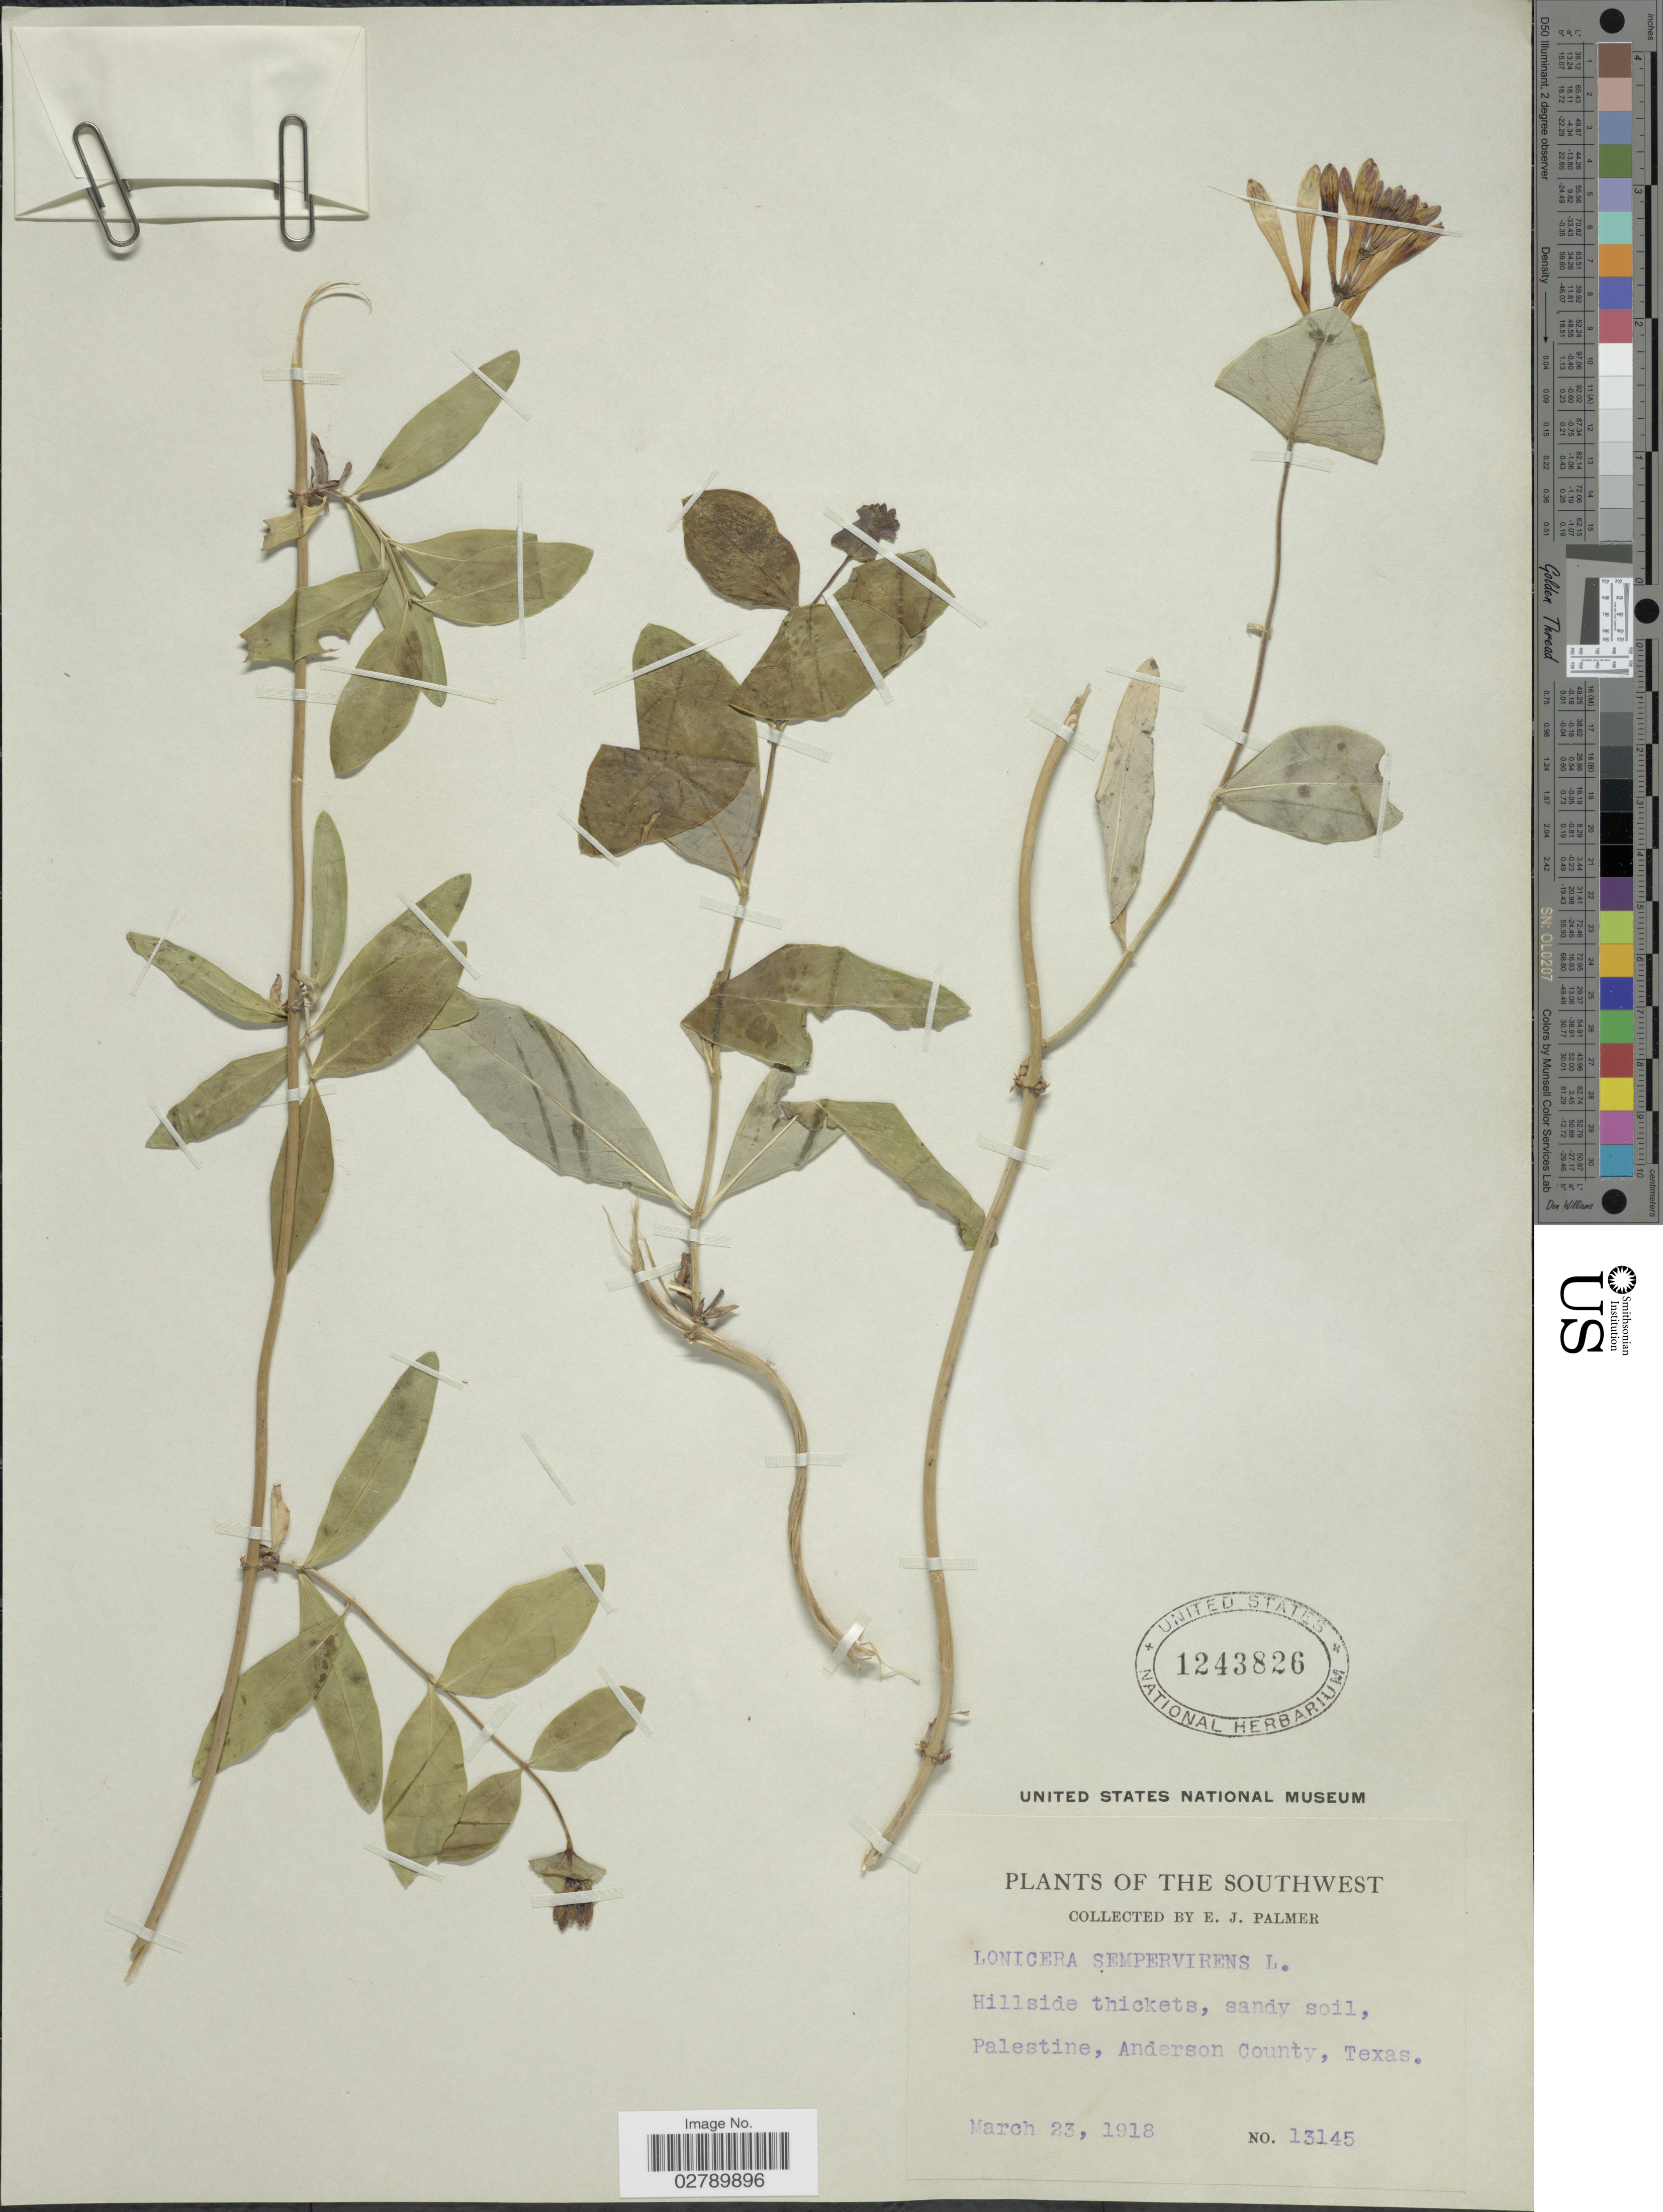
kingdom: Plantae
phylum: Tracheophyta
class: Magnoliopsida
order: Dipsacales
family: Caprifoliaceae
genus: Lonicera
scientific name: Lonicera sempervirens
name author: L.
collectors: E. J. Palmer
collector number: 13145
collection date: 1918-03-23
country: United States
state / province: Texas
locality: Southwest. Palestine, Anderson County.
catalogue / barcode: US 1243826